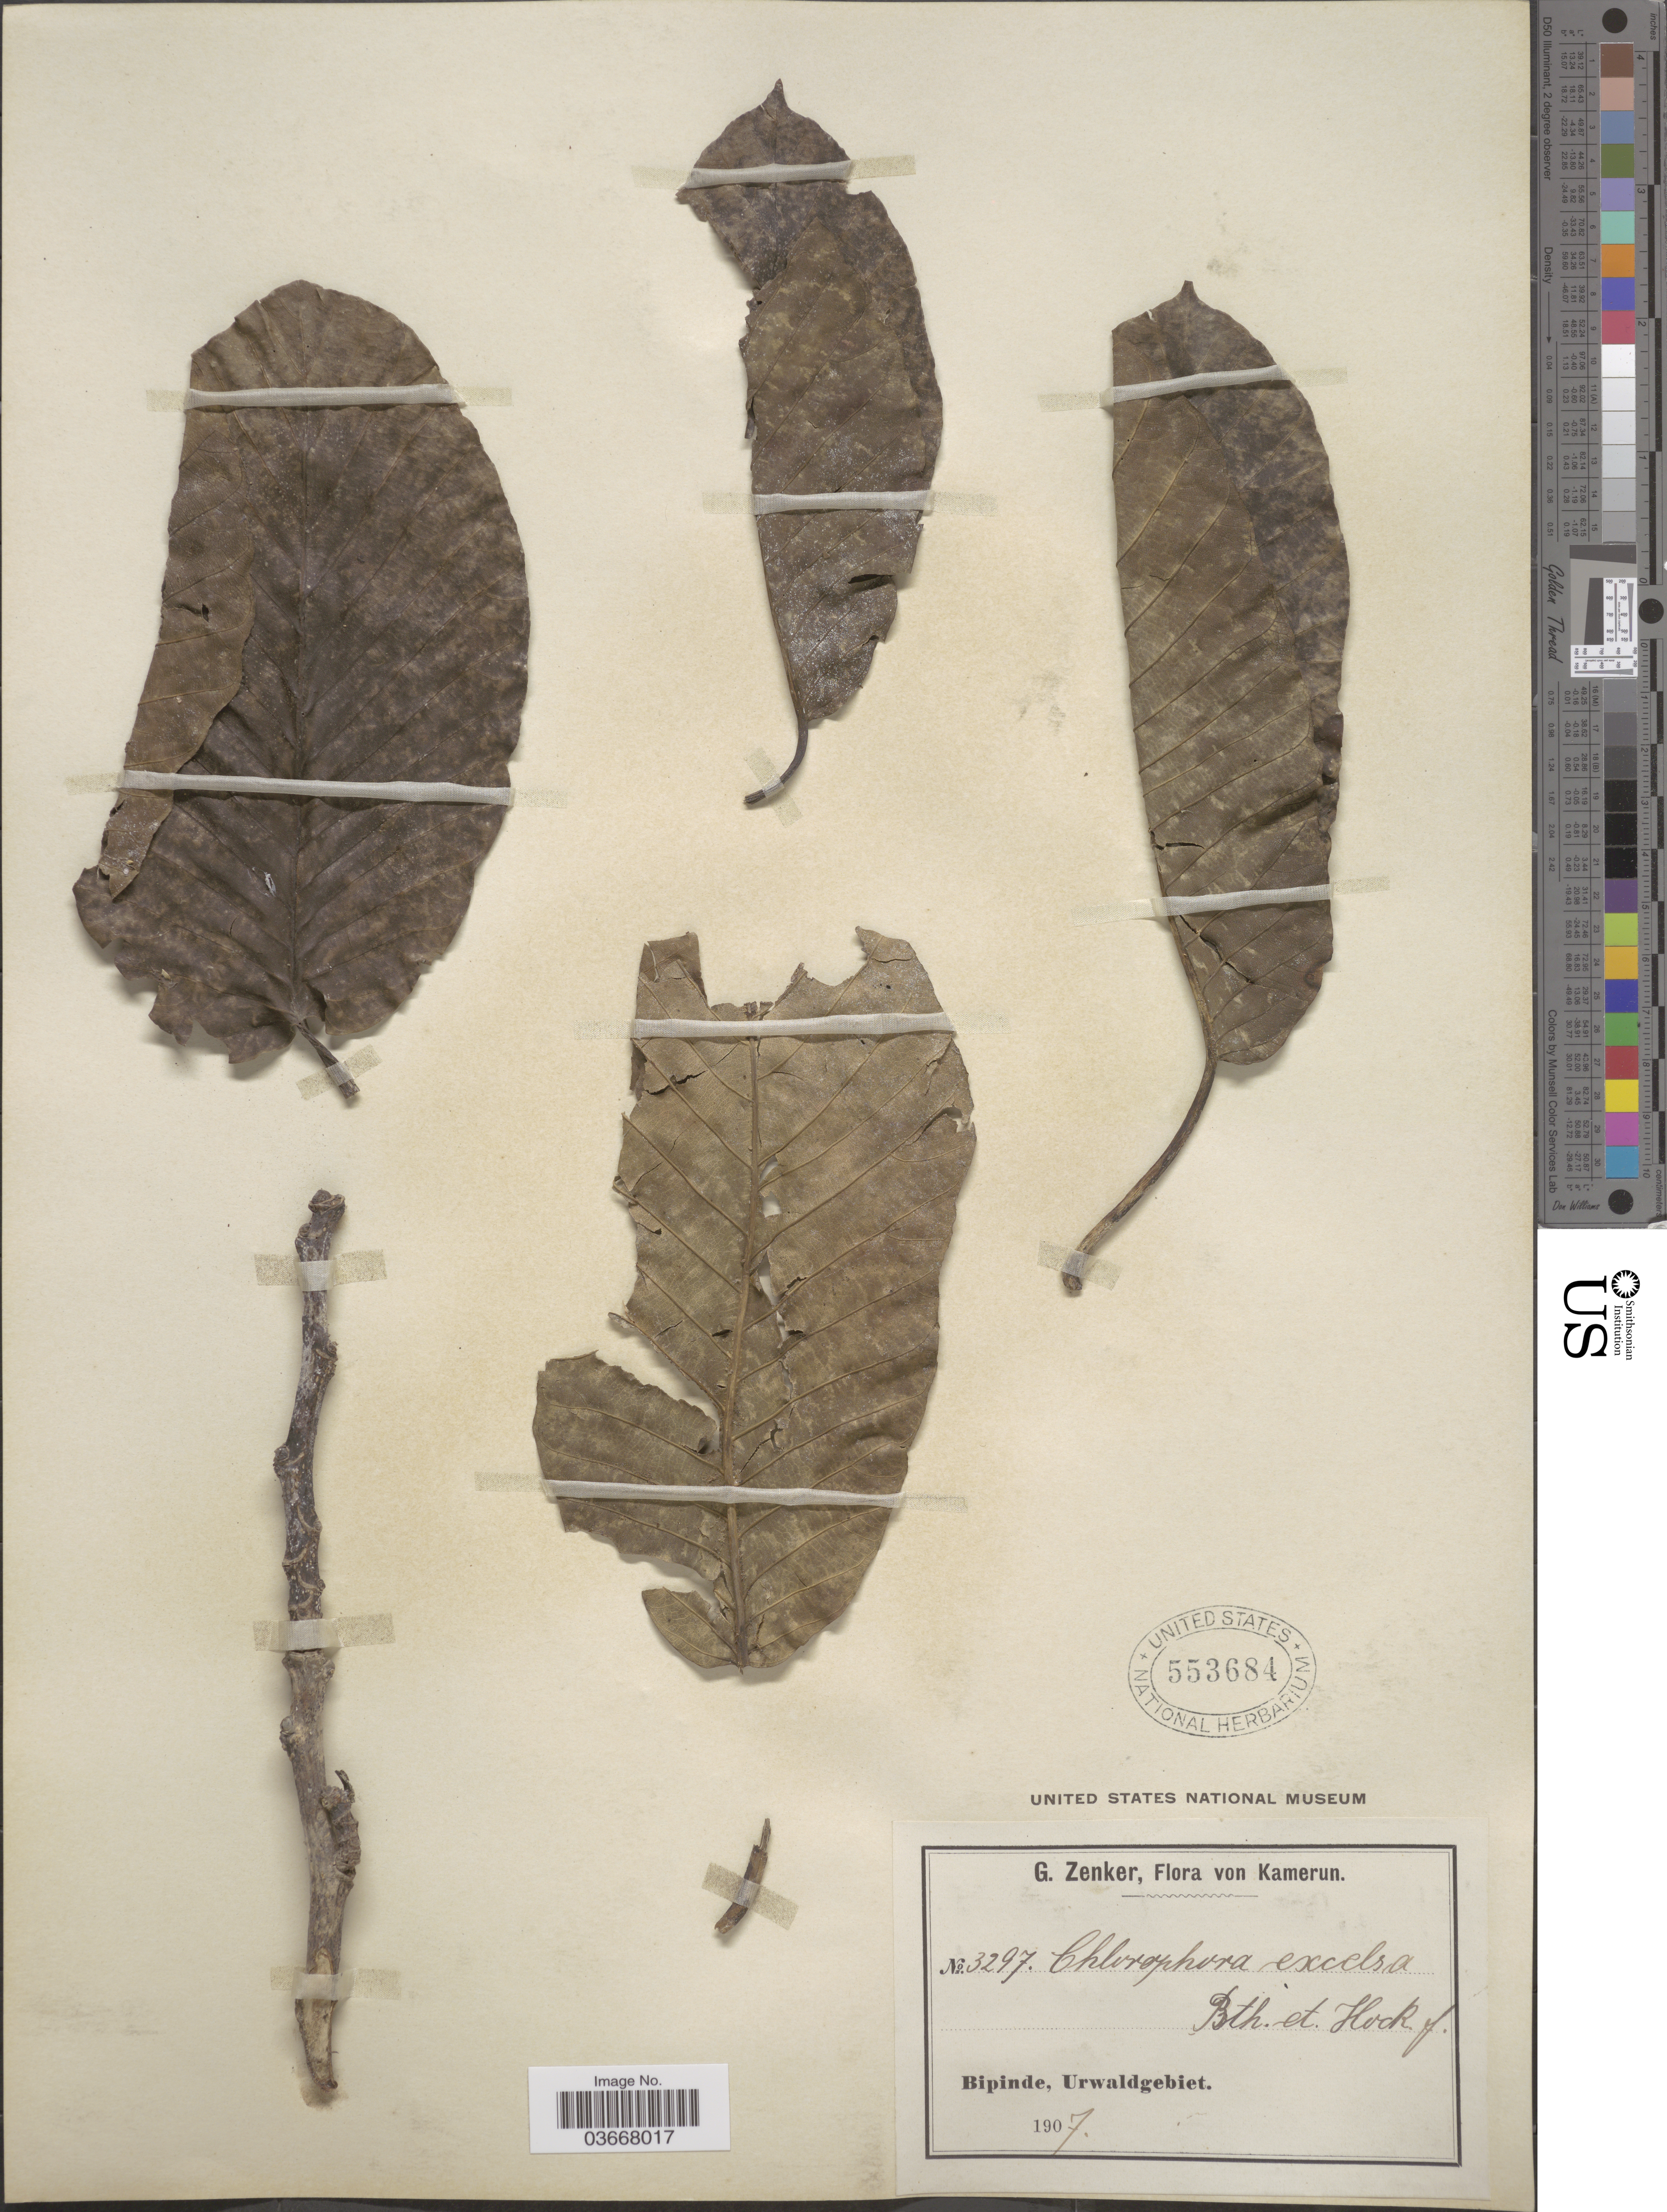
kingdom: Plantae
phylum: Tracheophyta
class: Magnoliopsida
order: Rosales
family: Moraceae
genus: Milicia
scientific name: Milicia excelsa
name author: (Welw.) C.C. Berg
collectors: G. A. Zenker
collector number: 3297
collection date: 1907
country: Cameroon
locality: Bipinde, Urwaldgebiet.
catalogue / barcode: US 553684